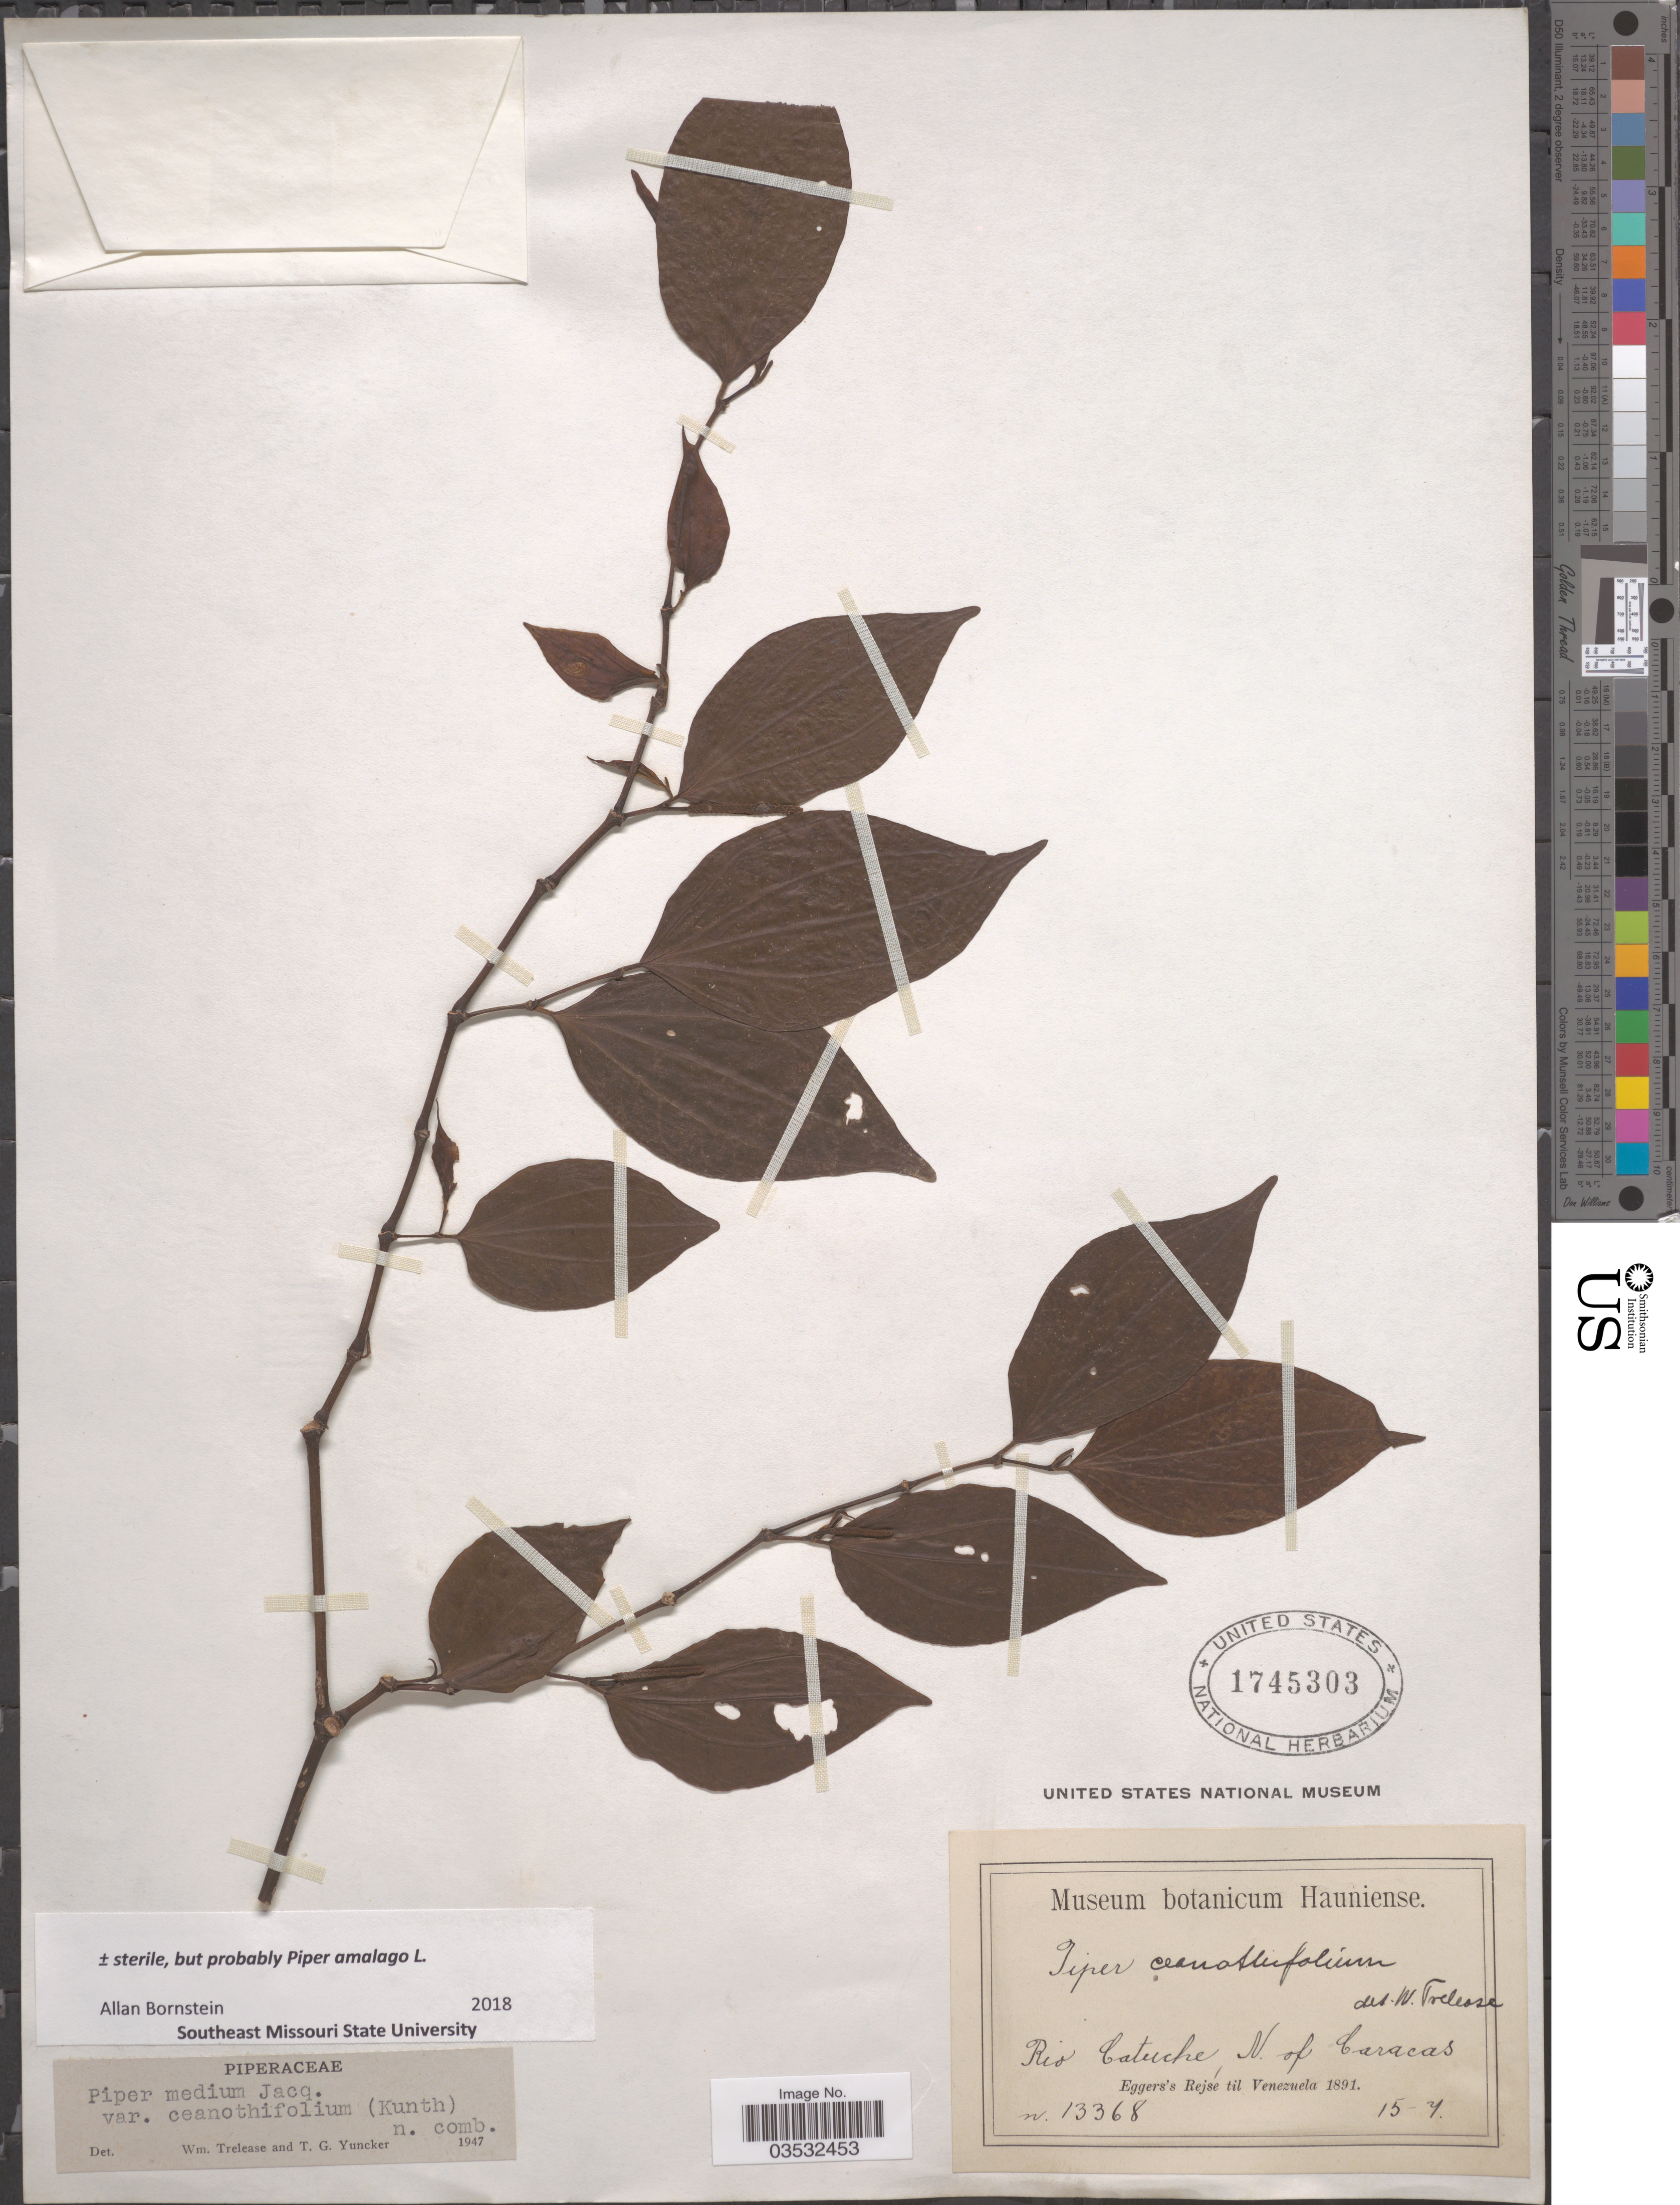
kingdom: Plantae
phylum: Tracheophyta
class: Magnoliopsida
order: Piperales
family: Piperaceae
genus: Piper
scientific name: Piper amalago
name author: L.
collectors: -. Eggers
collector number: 13368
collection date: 1891-04-15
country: Venezuela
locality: Rio Catuche, N. of Caracas.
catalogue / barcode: US 1745303